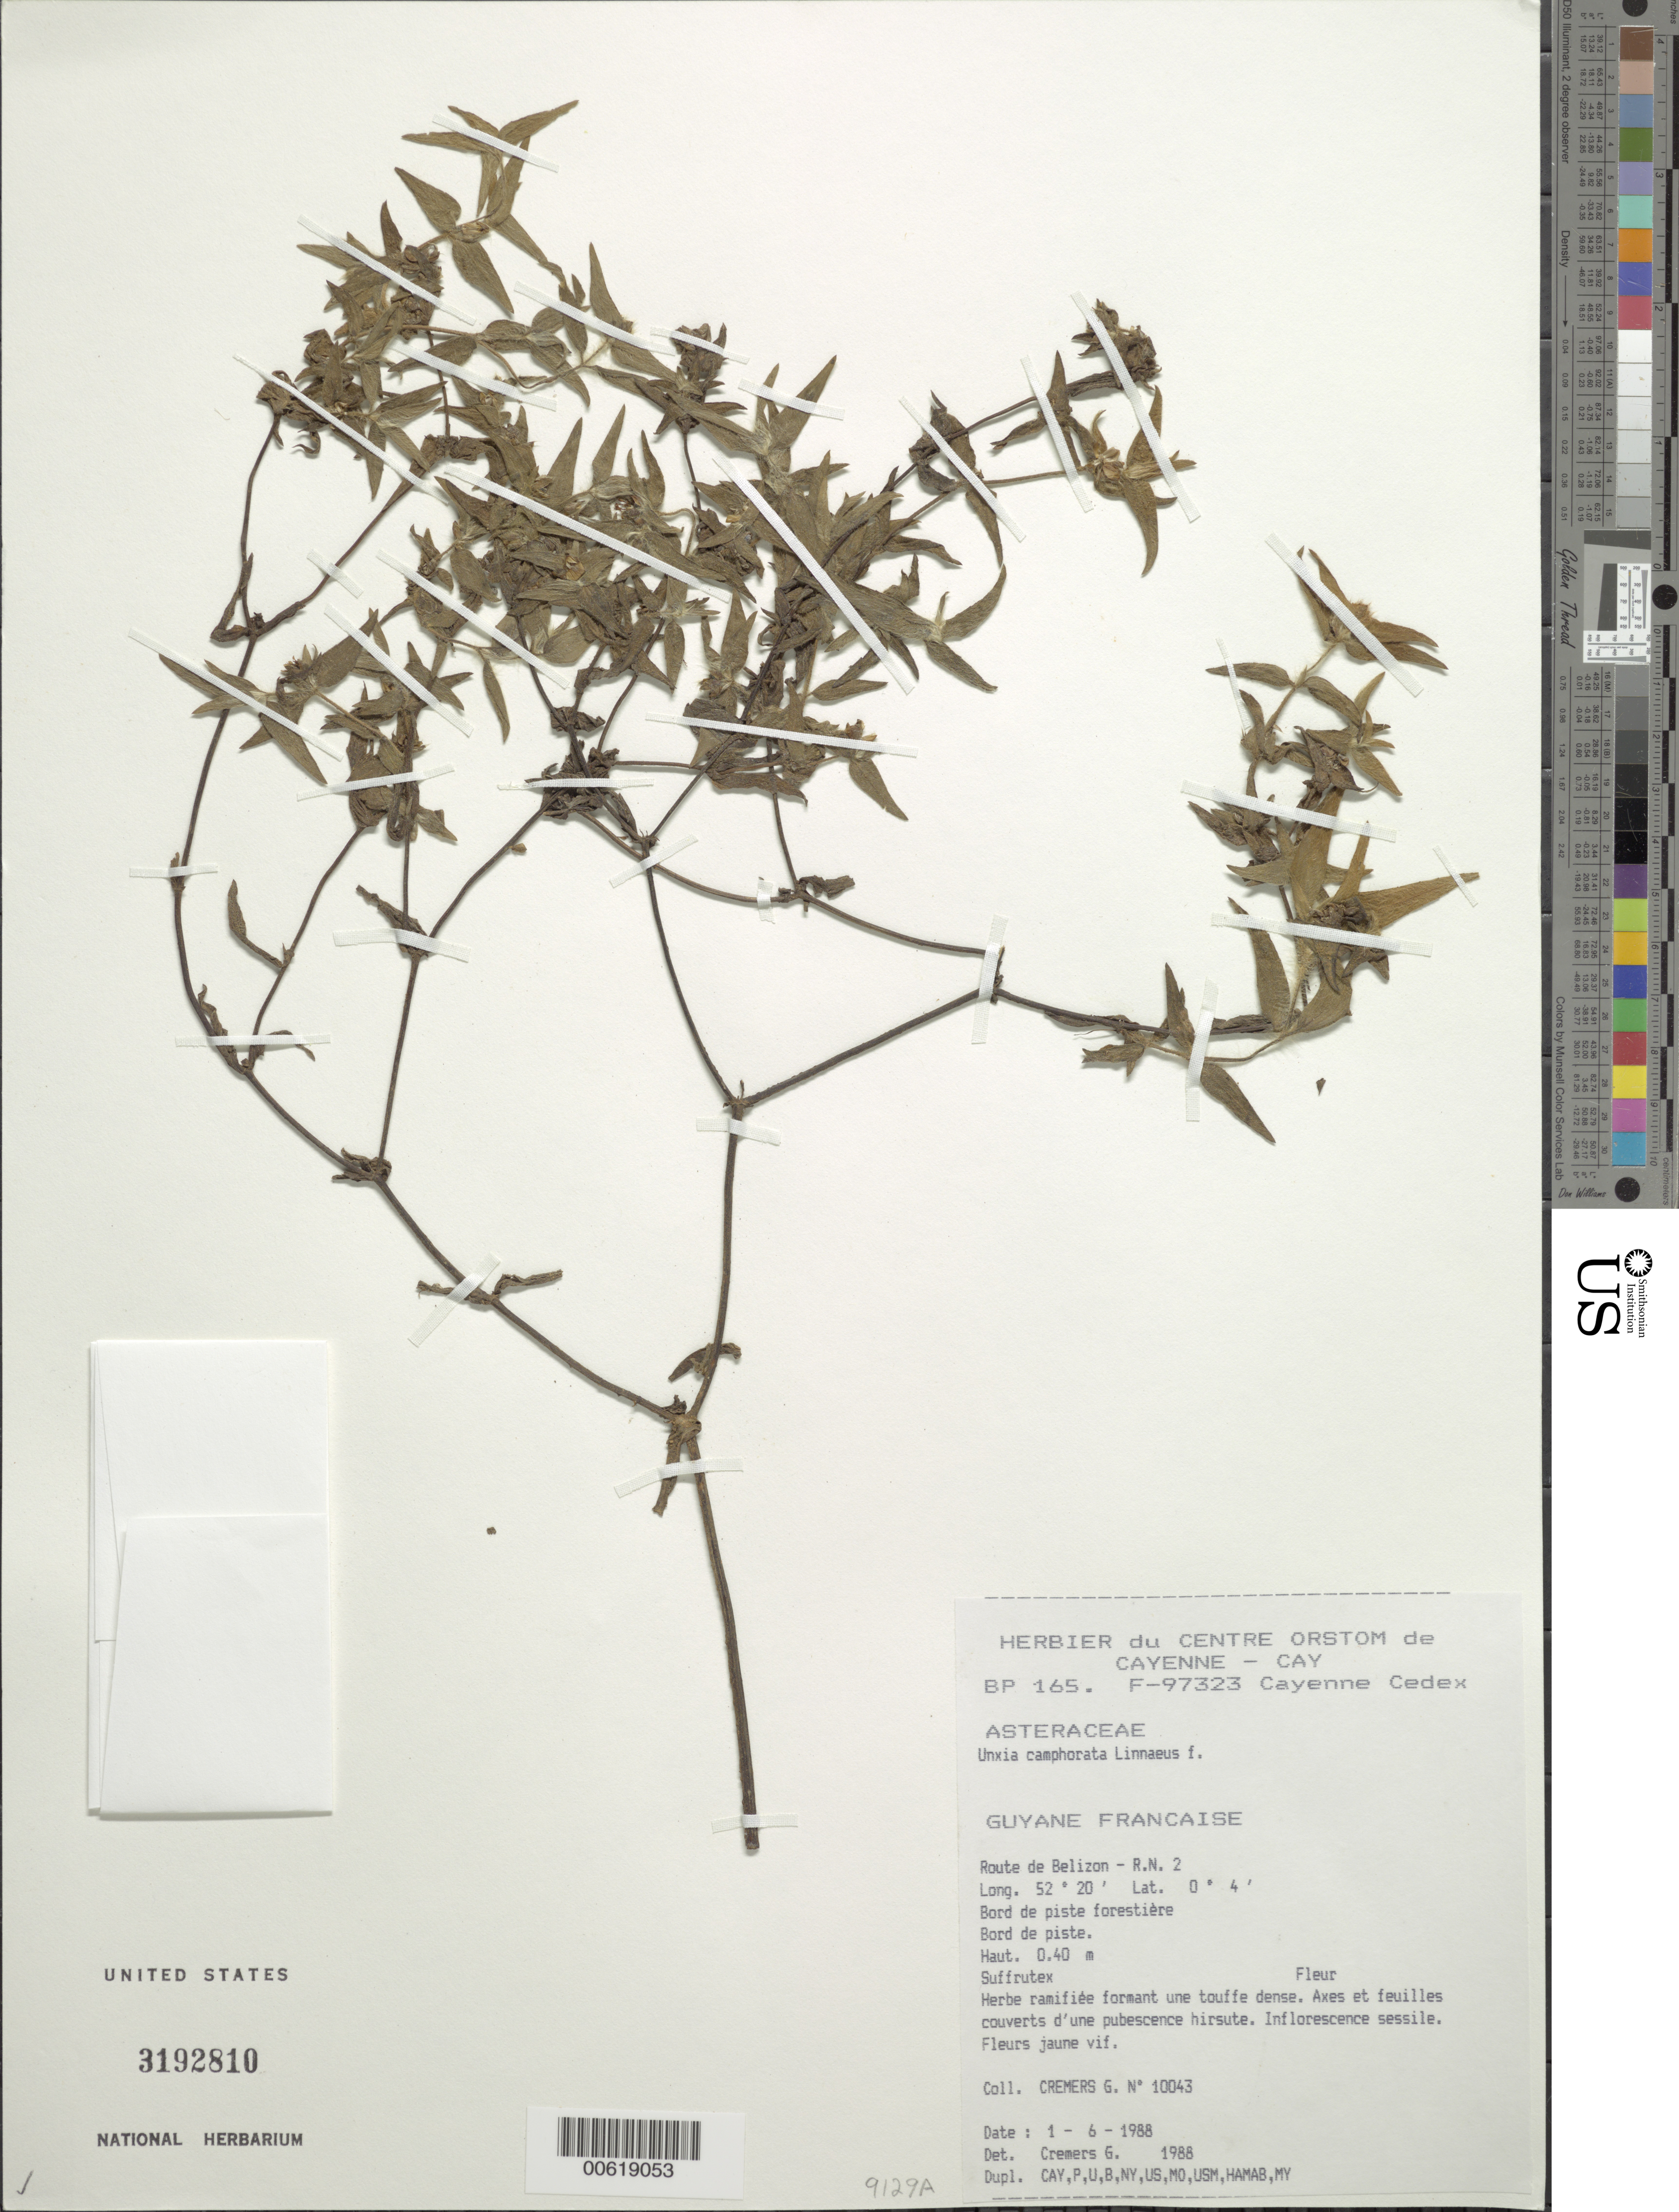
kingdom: Plantae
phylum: Tracheophyta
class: Magnoliopsida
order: Asterales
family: Asteraceae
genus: Unxia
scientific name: Unxia camphorata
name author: L. f.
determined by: Cremers, Georges A.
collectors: G. Cremers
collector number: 10043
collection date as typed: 1 Jun 1988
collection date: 1988-06-01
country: French Guiana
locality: Route de Bélizon, R.N. 2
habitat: Bord de piste forestiere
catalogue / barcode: US 3192810